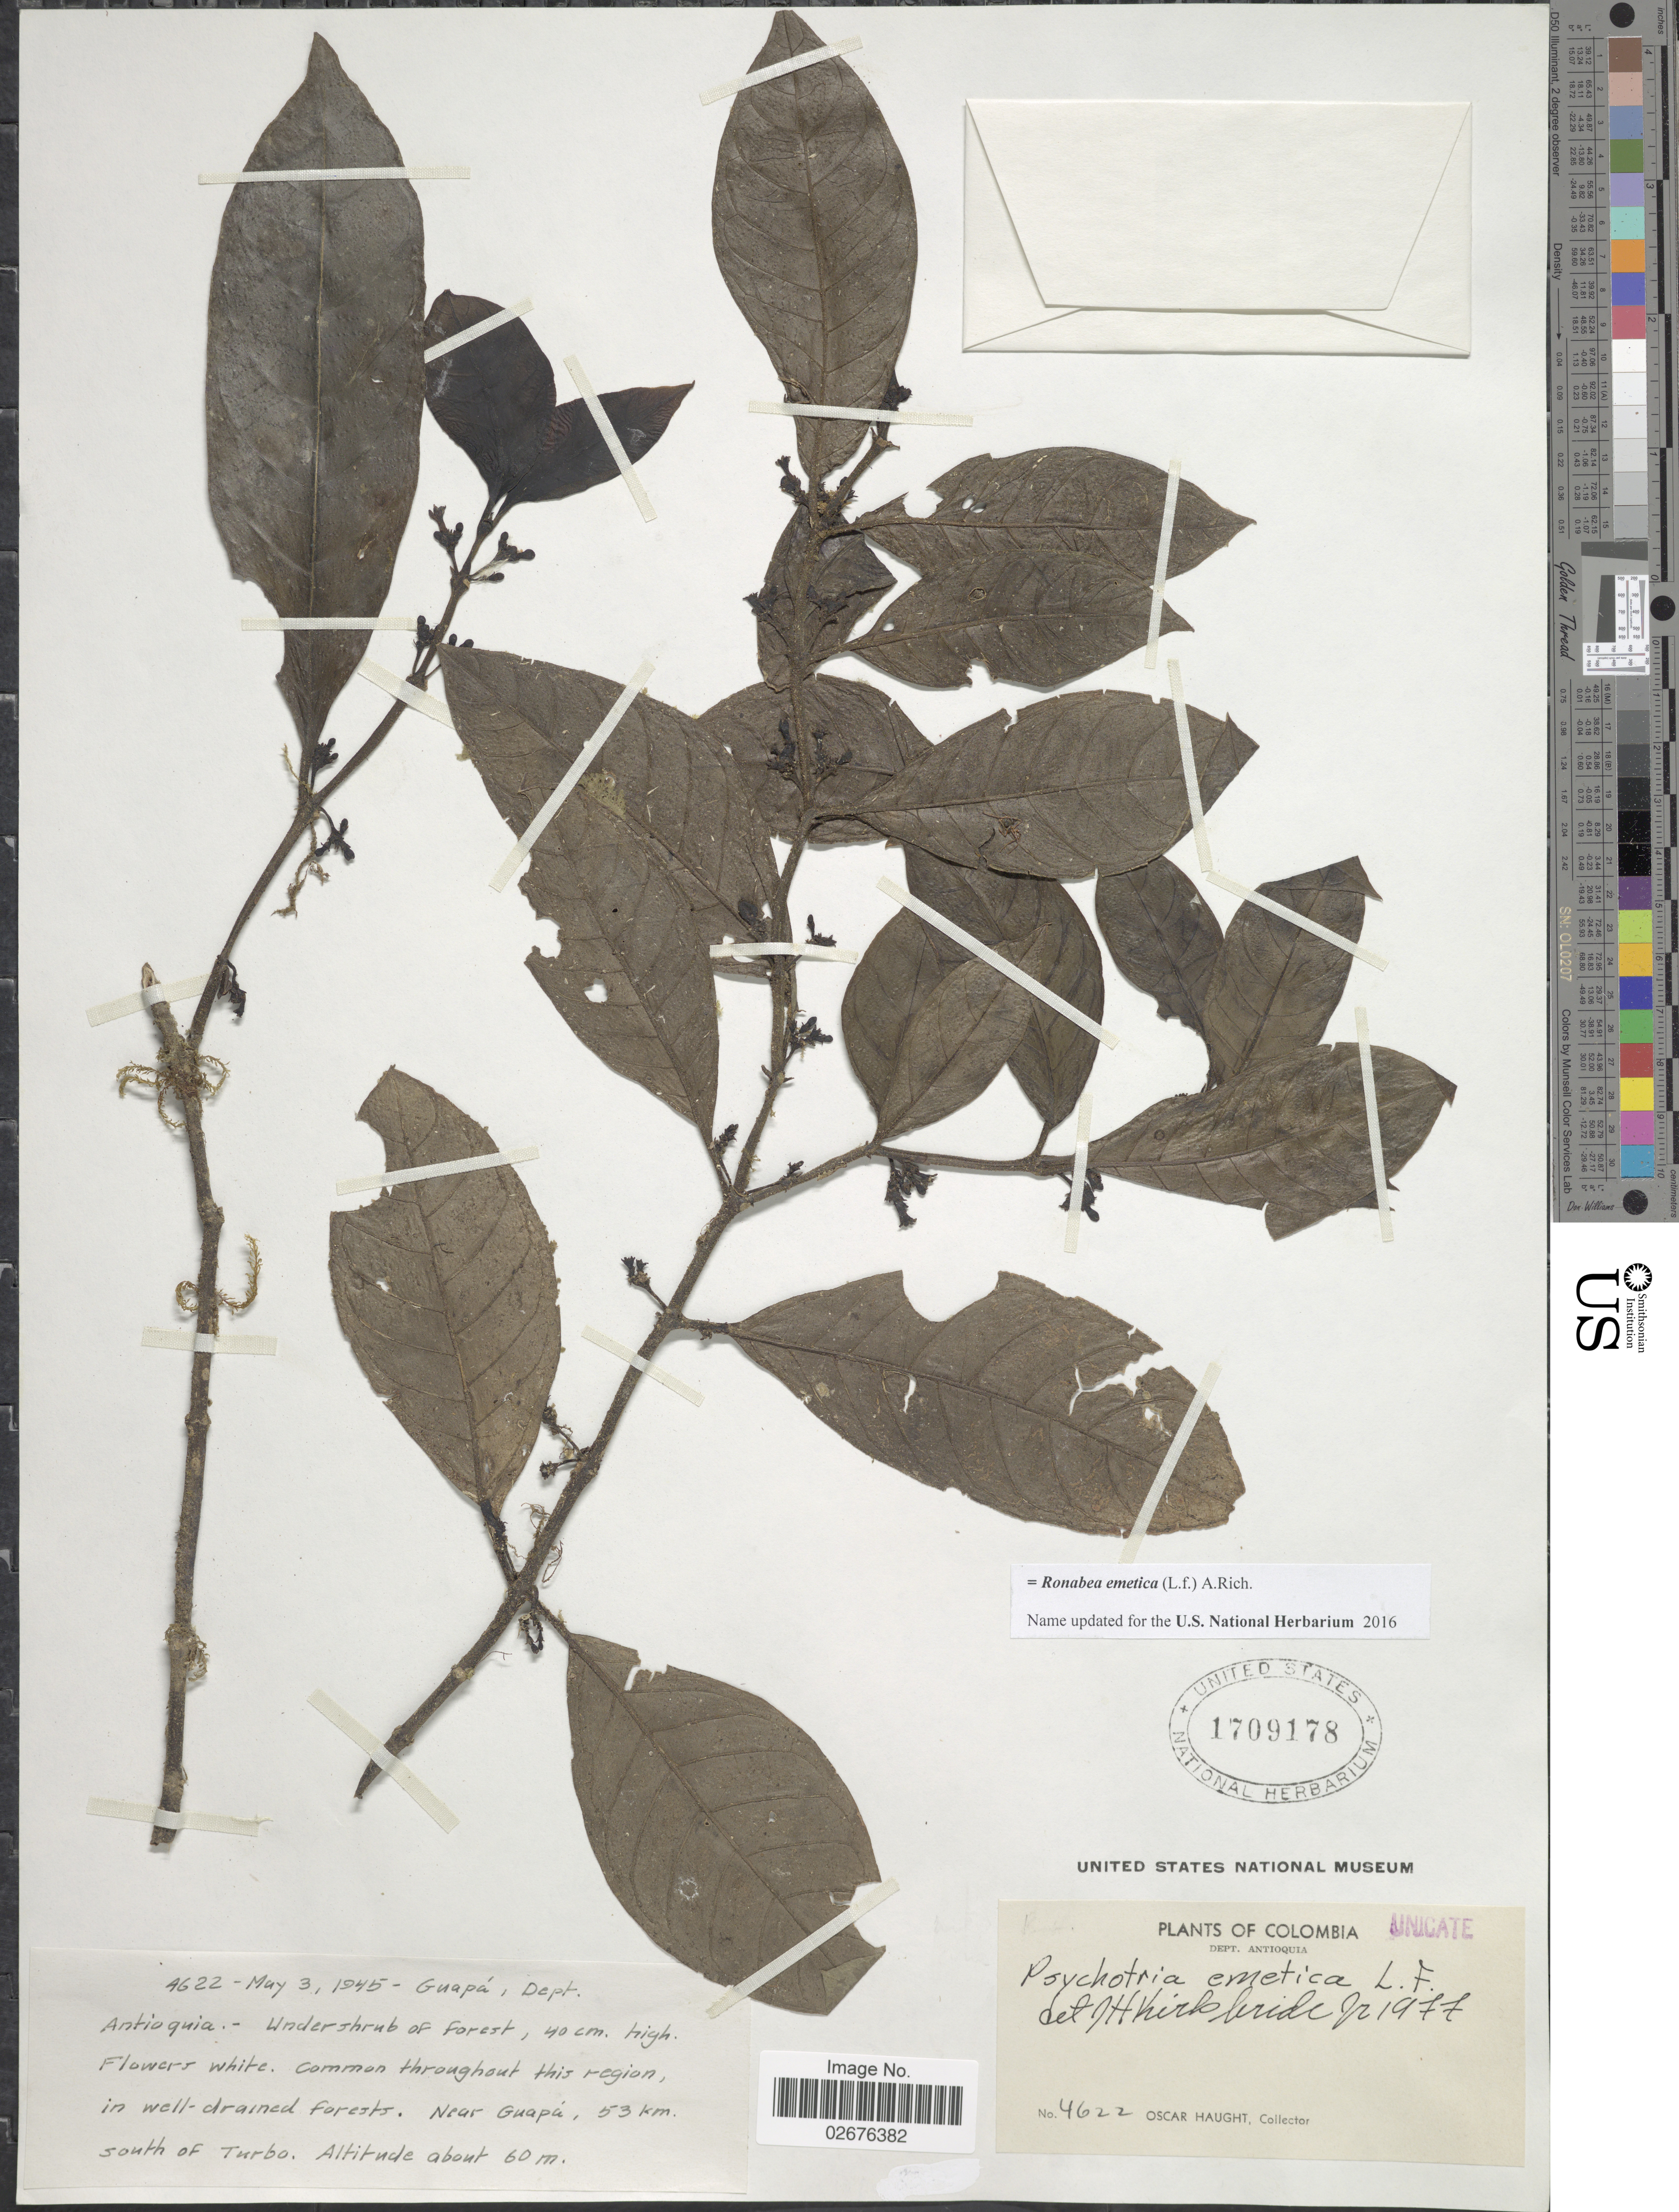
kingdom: Plantae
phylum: Tracheophyta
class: Magnoliopsida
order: Gentianales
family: Rubiaceae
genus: Ronabea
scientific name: Ronabea emetica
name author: (L. f.) A. Rich.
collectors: O. L. Haught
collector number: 4622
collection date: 1945-05-03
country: Colombia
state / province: Antioquia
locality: Guapa. Near Guapa, 53 km. south of Turbo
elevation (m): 60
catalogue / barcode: US 1709178